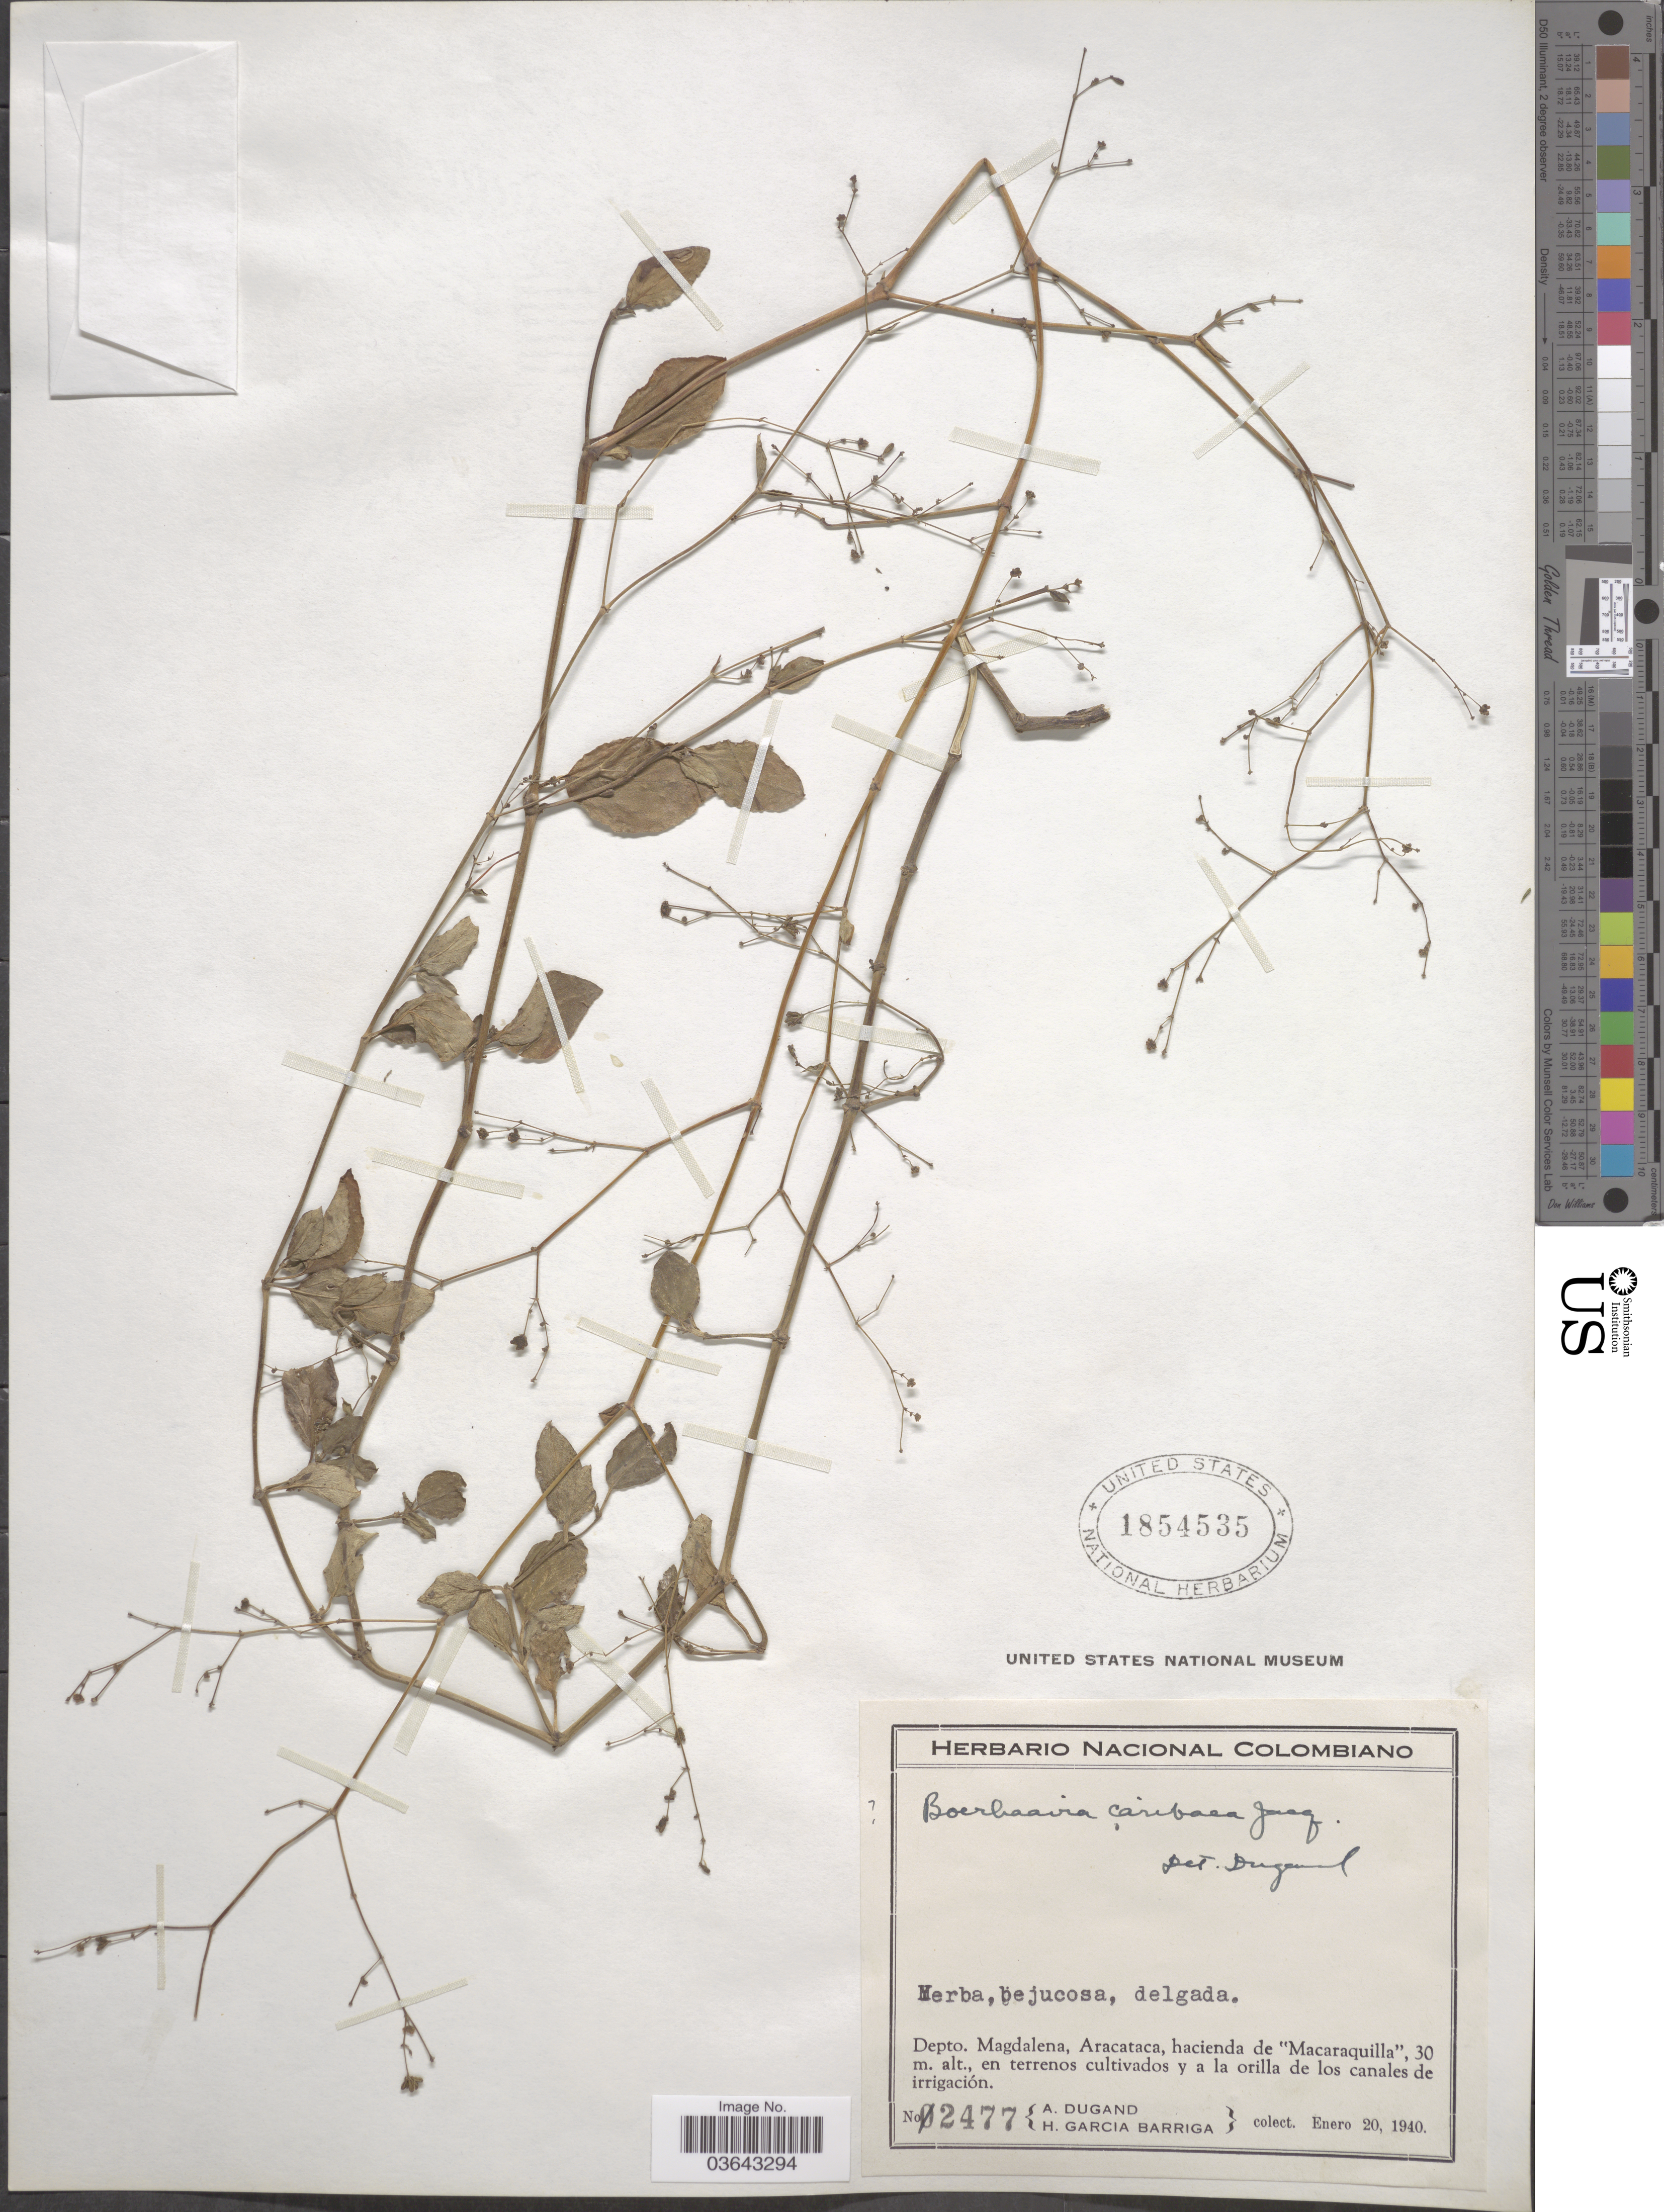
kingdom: Plantae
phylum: Tracheophyta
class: Magnoliopsida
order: Caryophyllales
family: Nyctaginaceae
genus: Boerhavia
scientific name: Boerhavia diffusa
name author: L.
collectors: A. Dugand & H. García Barriga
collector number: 2477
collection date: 1940-01-20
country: Colombia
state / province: Magdalena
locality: Depto. Magdalena, Aracataca, hacienda de "Macaraquilla".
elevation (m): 30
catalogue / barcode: US 1854535